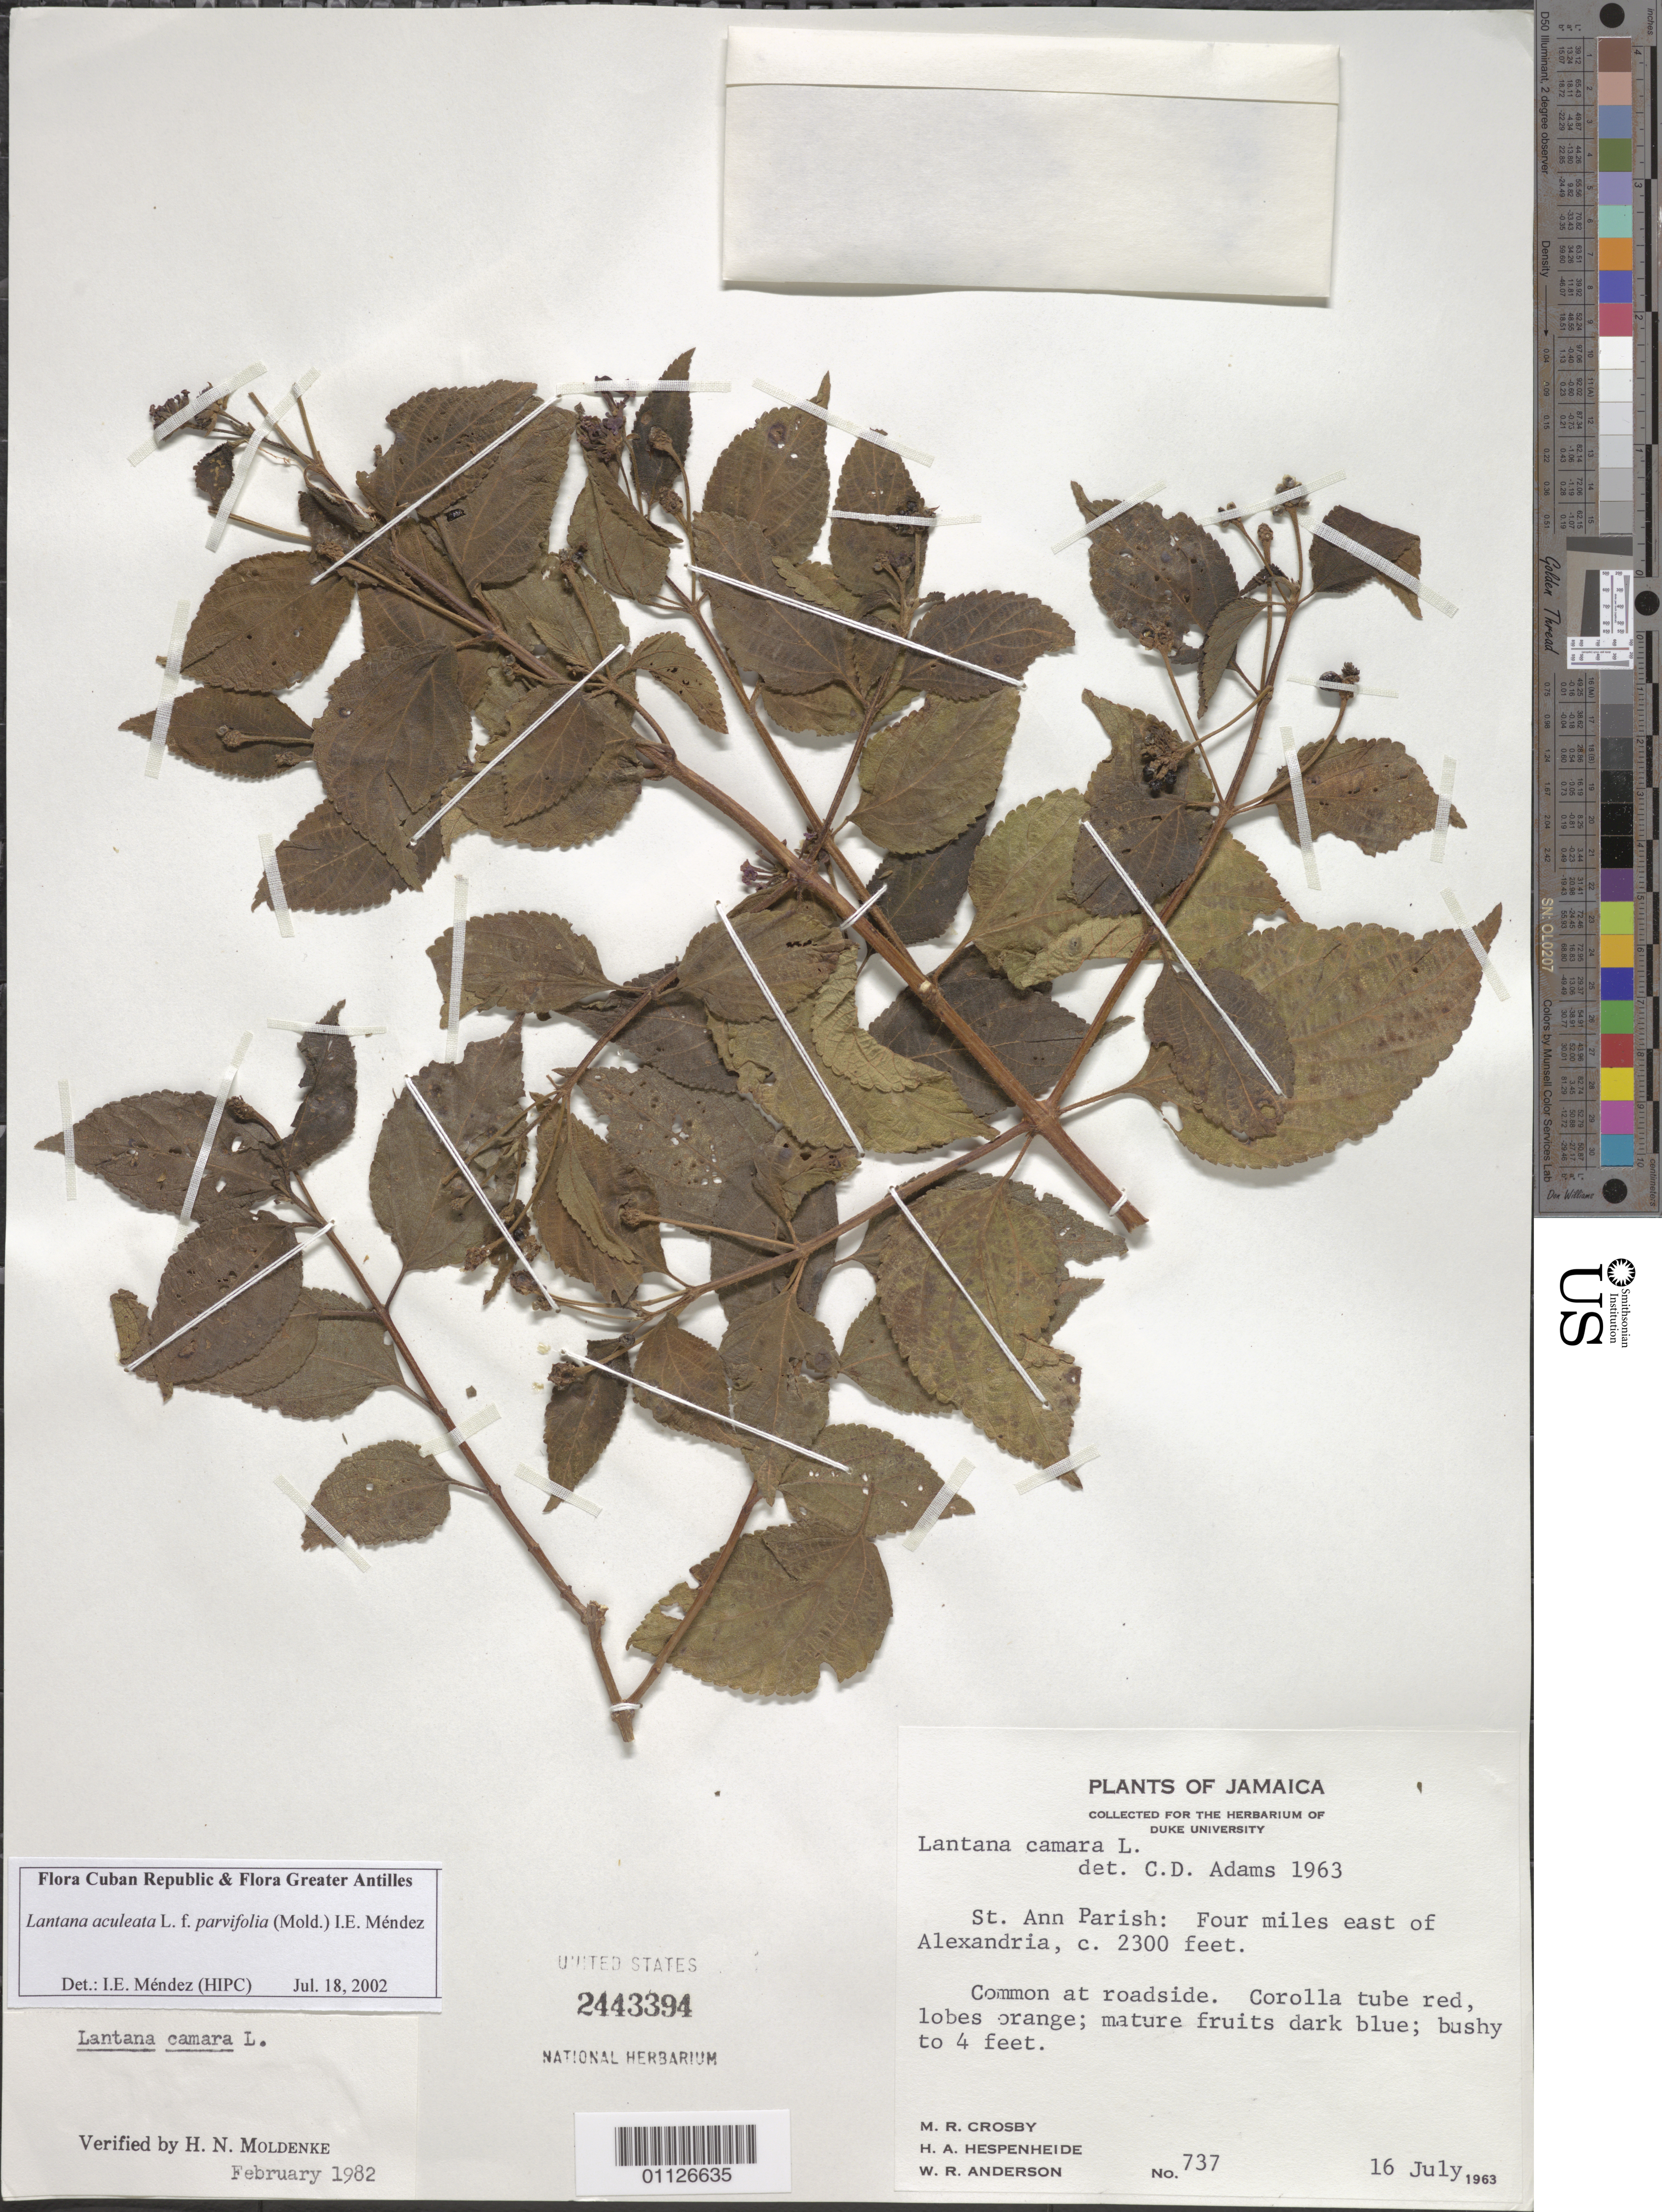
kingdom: Plantae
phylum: Tracheophyta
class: Magnoliopsida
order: Lamiales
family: Verbenaceae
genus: Lantana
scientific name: Lantana aculeata f. parvifolia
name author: (Moldenke ex D.N. Gibson) I.E. Méndez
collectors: M. R. Crosby, H. A. Hespenheide & W. R. Anderson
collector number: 737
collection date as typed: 16 Jul 1963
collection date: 1963-07-16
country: Jamaica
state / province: Saint Ann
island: Jamaica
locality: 4 mi E of Alexandria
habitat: common at roadside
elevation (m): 701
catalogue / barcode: US 2443394